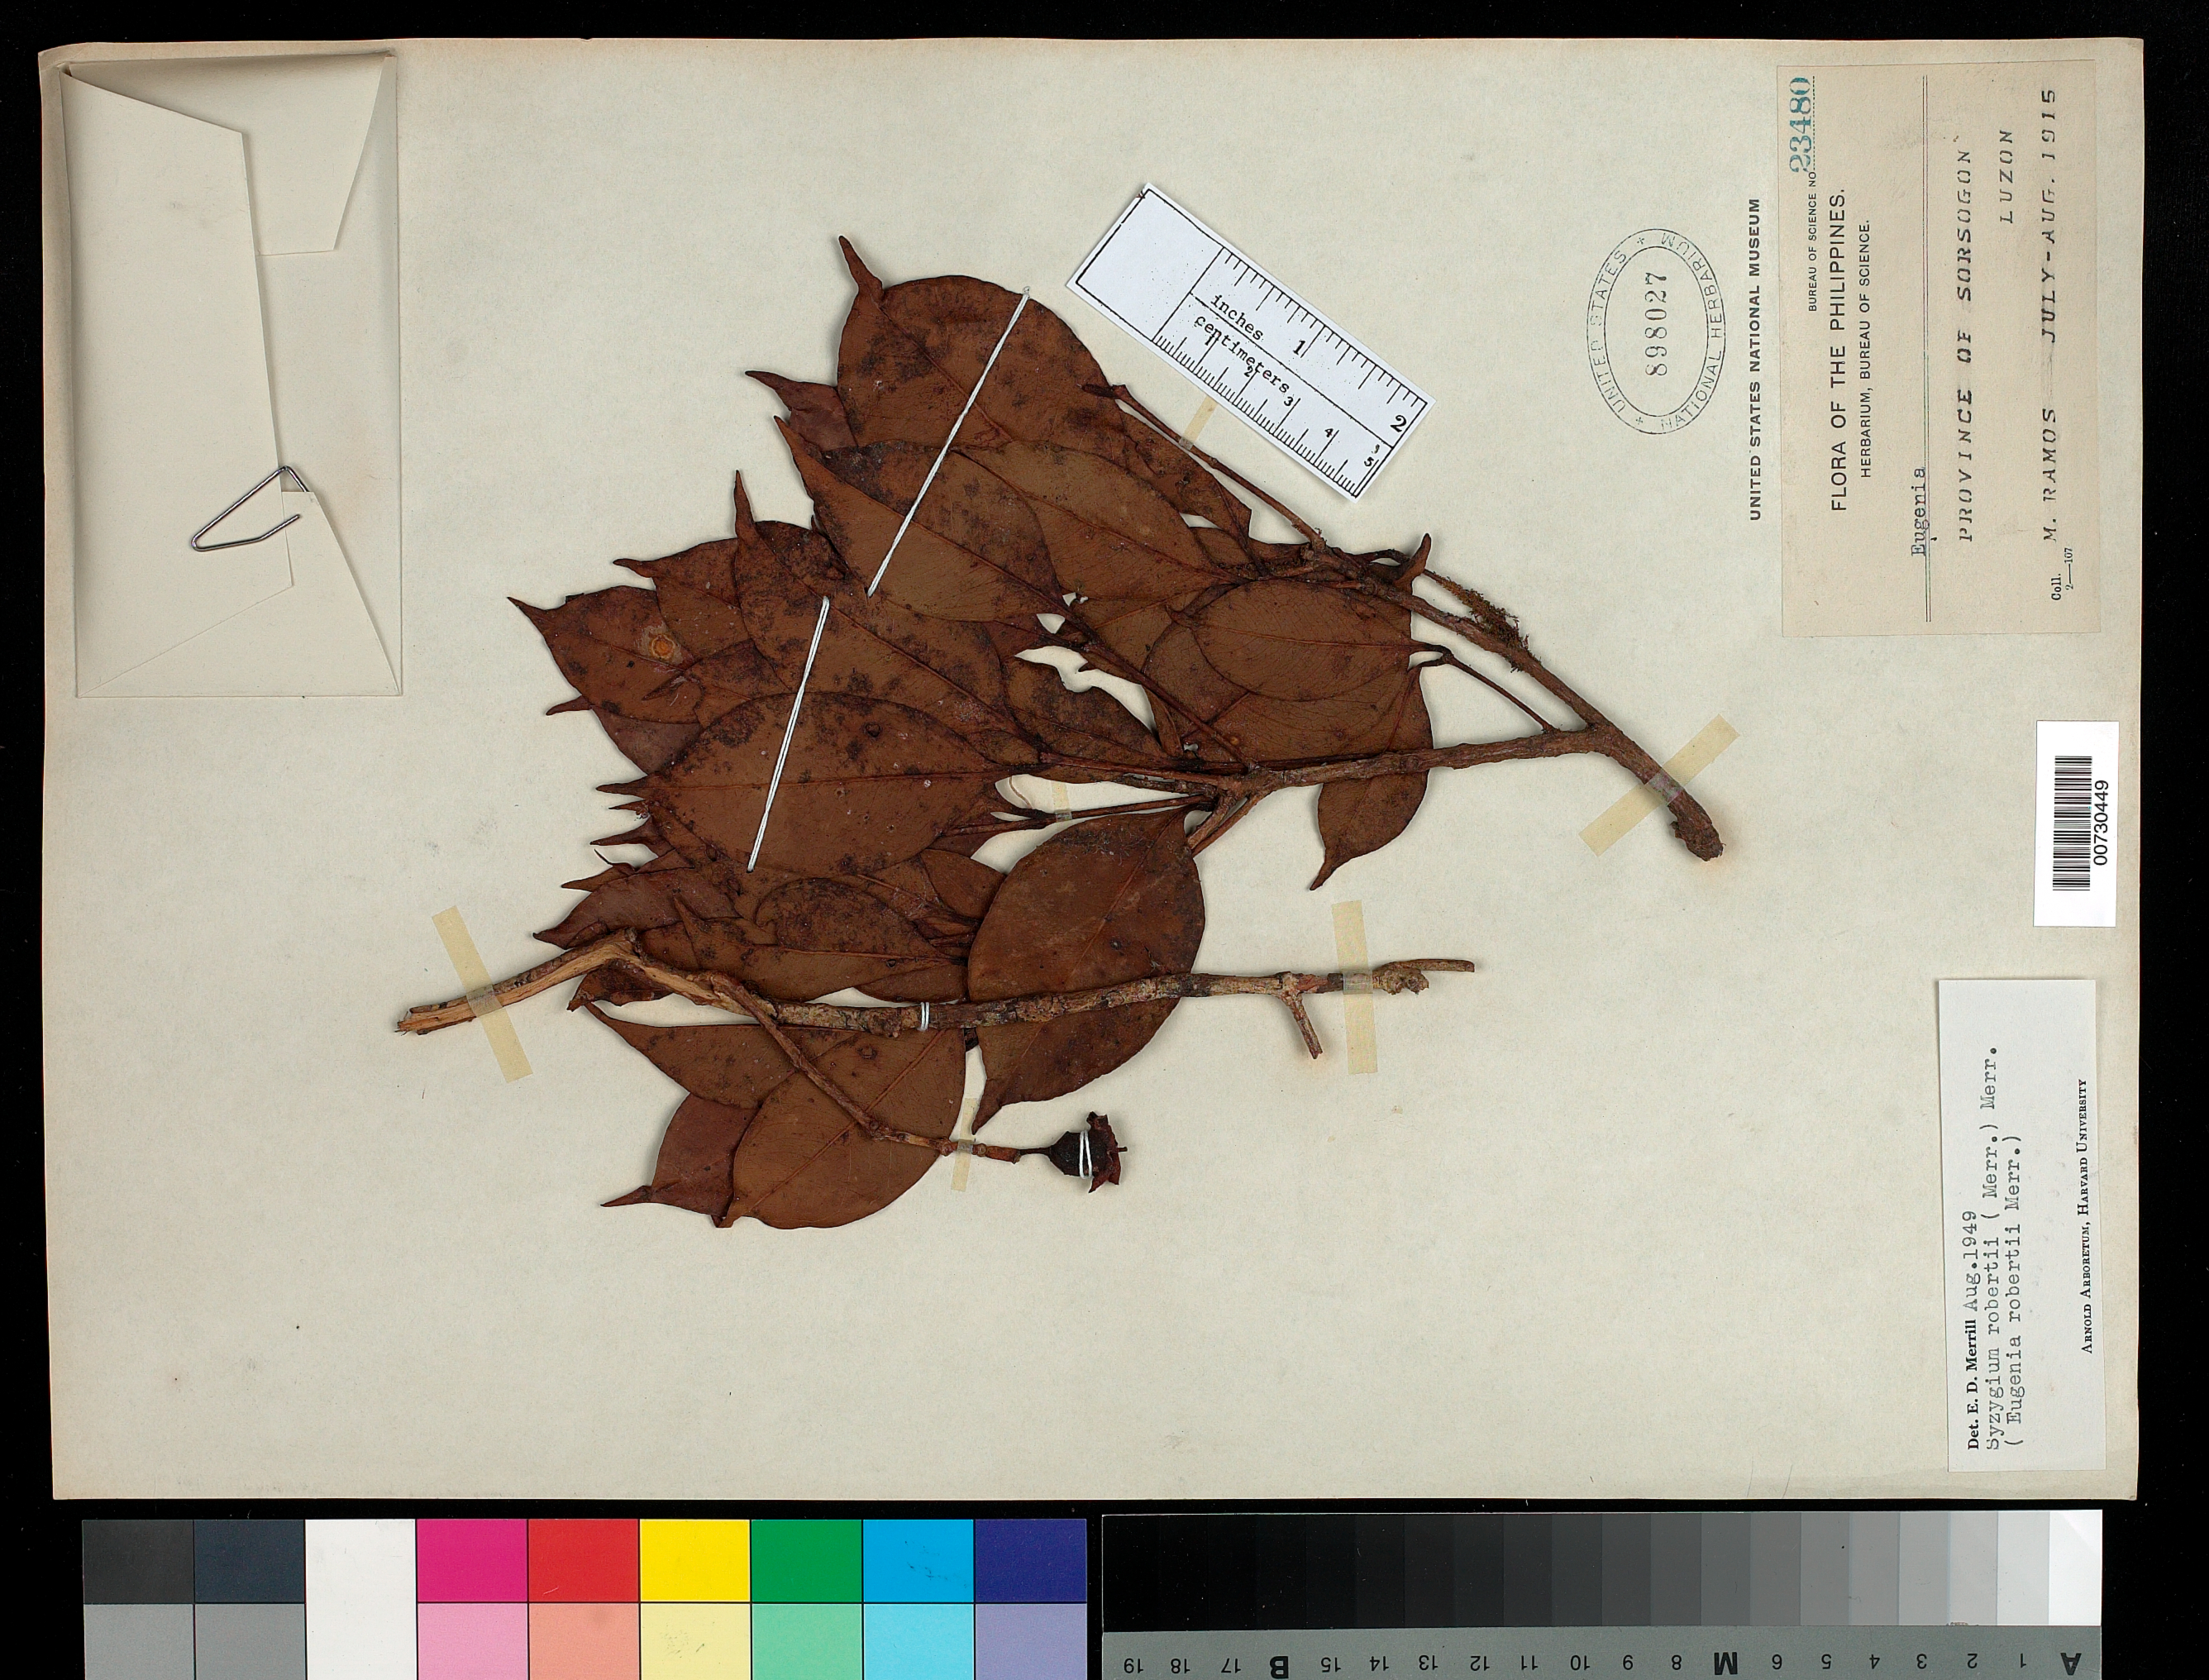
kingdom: Plantae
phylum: Tracheophyta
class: Magnoliopsida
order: Myrtales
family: Myrtaceae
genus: Syzygium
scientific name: Syzygium robertii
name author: (Merr.) Merr.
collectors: M. Ramos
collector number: Bur. Sci. 23480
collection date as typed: Jul 1915 to -- Aug 1915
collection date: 1915-07/1915-08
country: Philippines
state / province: Bicol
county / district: Sorsogon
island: Luzon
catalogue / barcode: US 898027